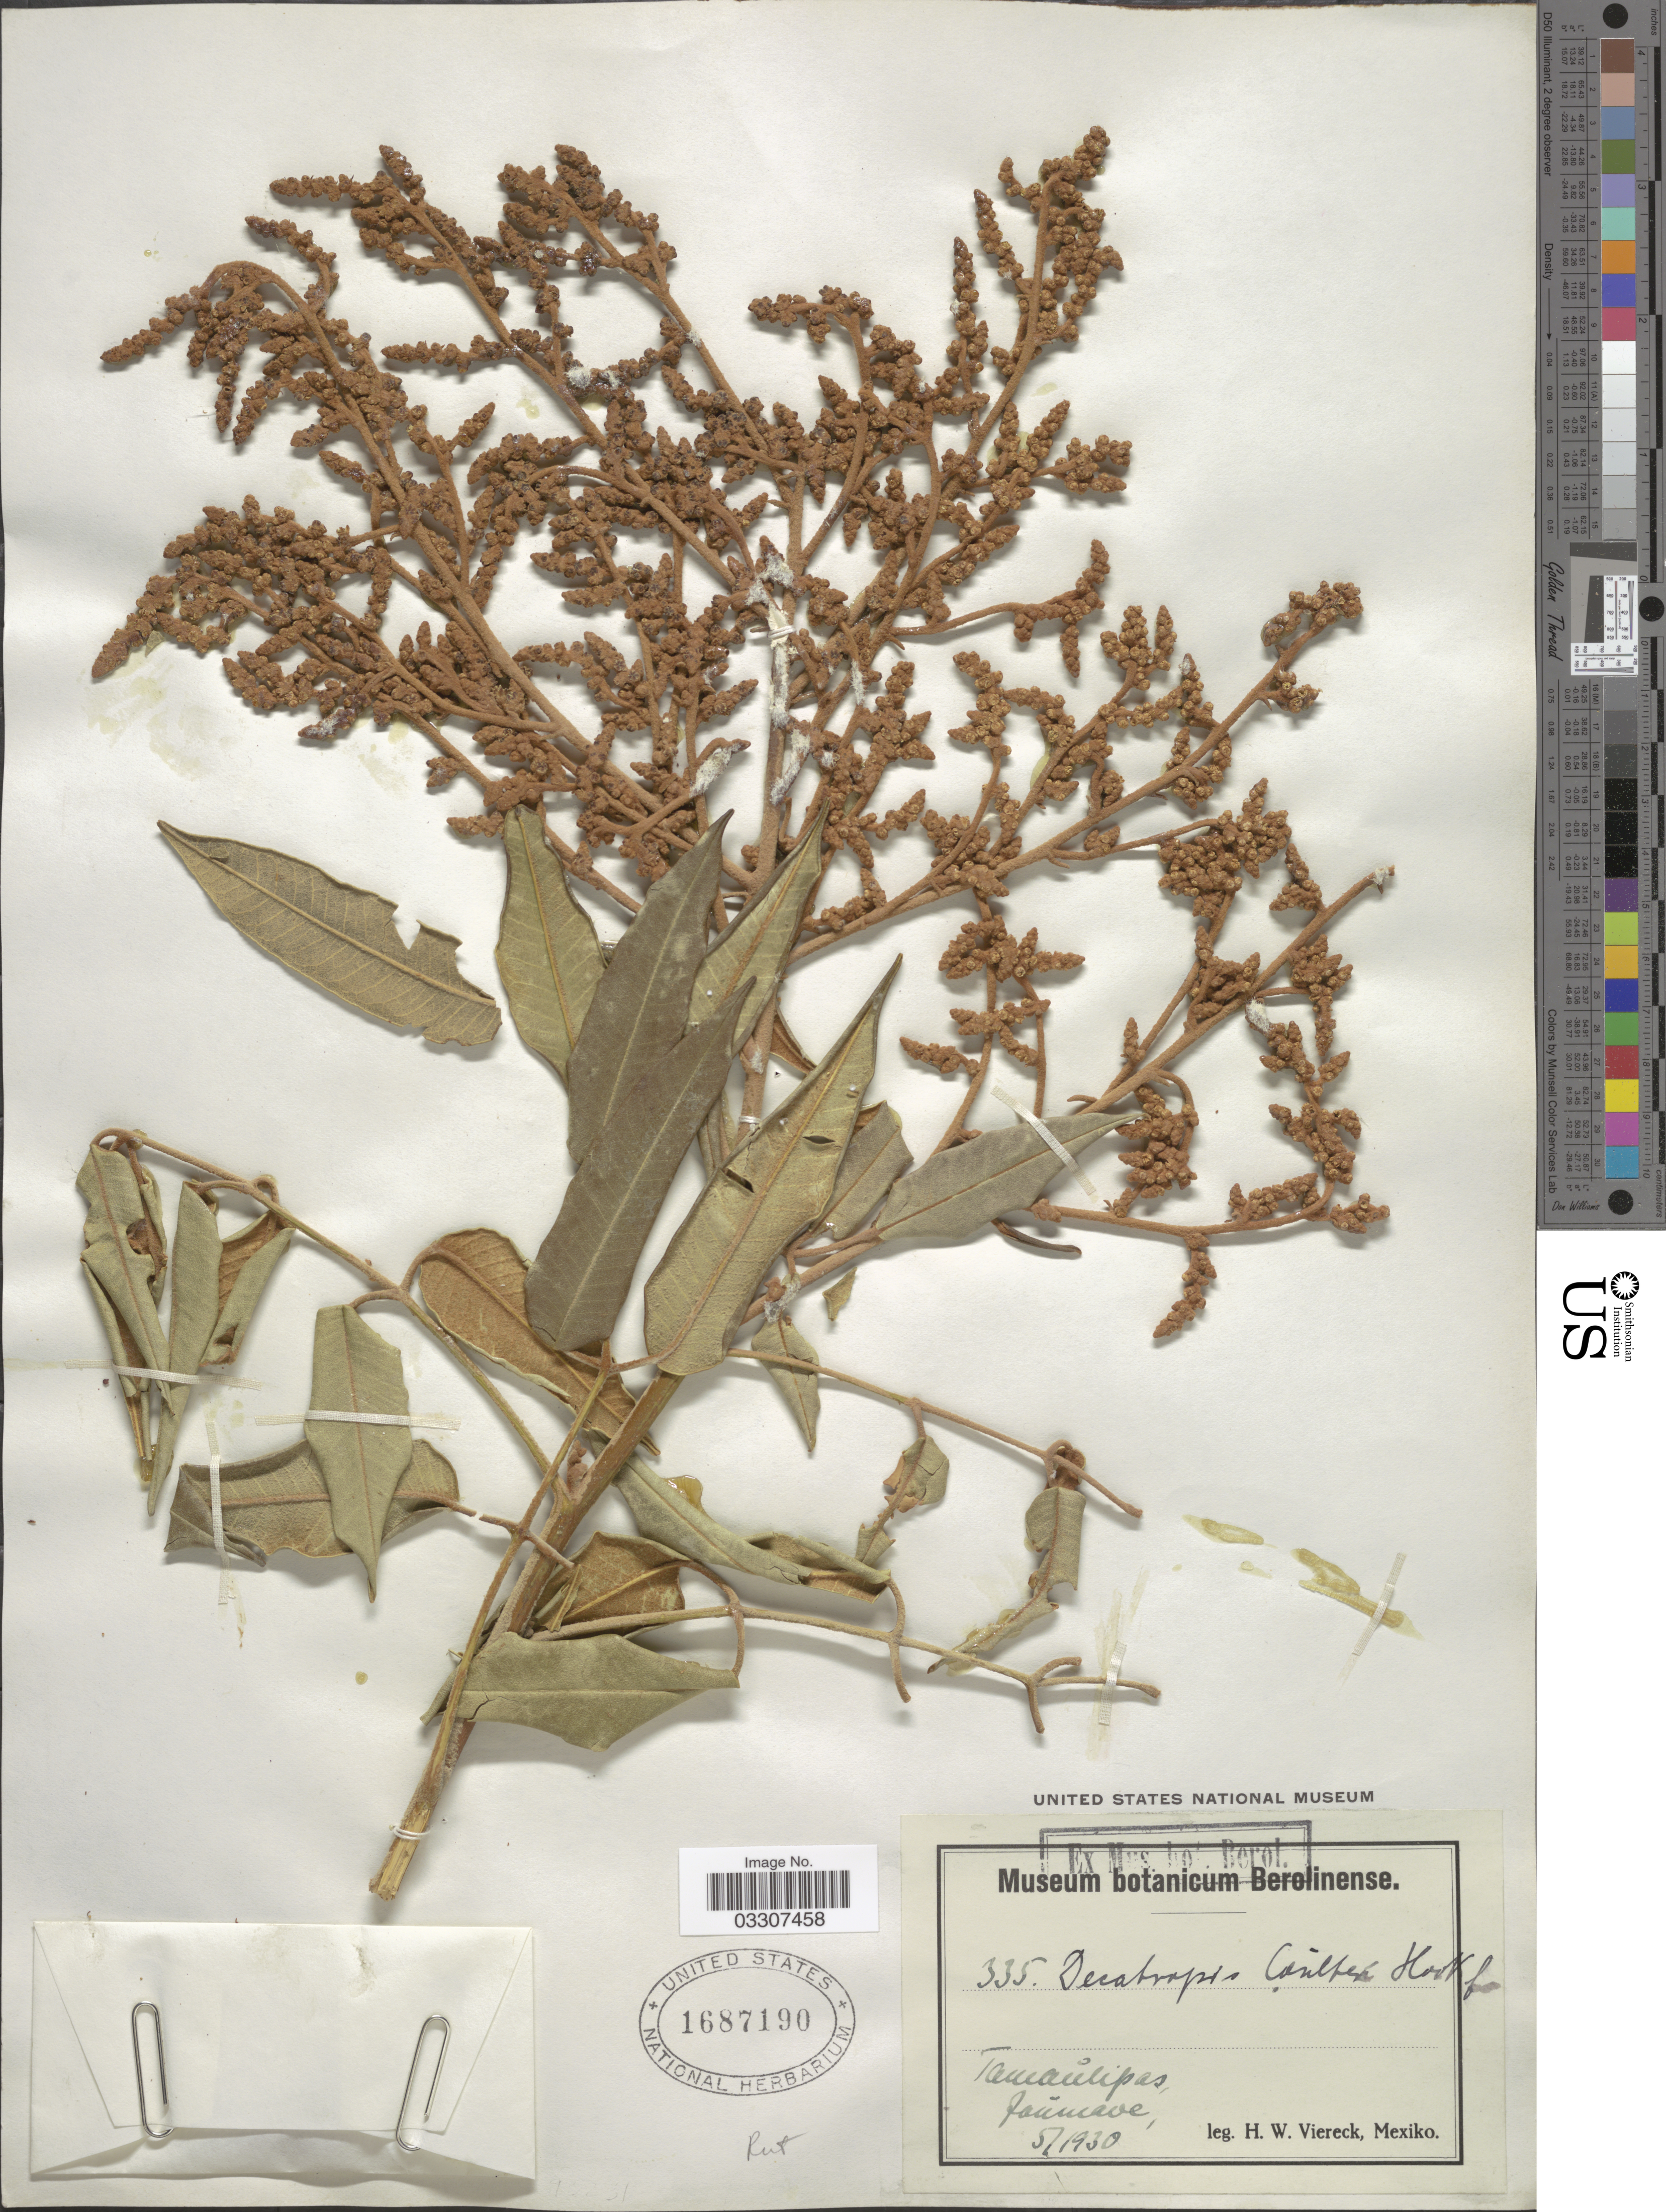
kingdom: Plantae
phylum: Tracheophyta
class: Magnoliopsida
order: Sapindales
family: Rutaceae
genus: Decatropis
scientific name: Decatropis coulteri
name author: Hook. f.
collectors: H. W. Viereck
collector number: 335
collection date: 1930-05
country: Mexico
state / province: Tamaulipas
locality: Jaumave.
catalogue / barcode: US 1687190